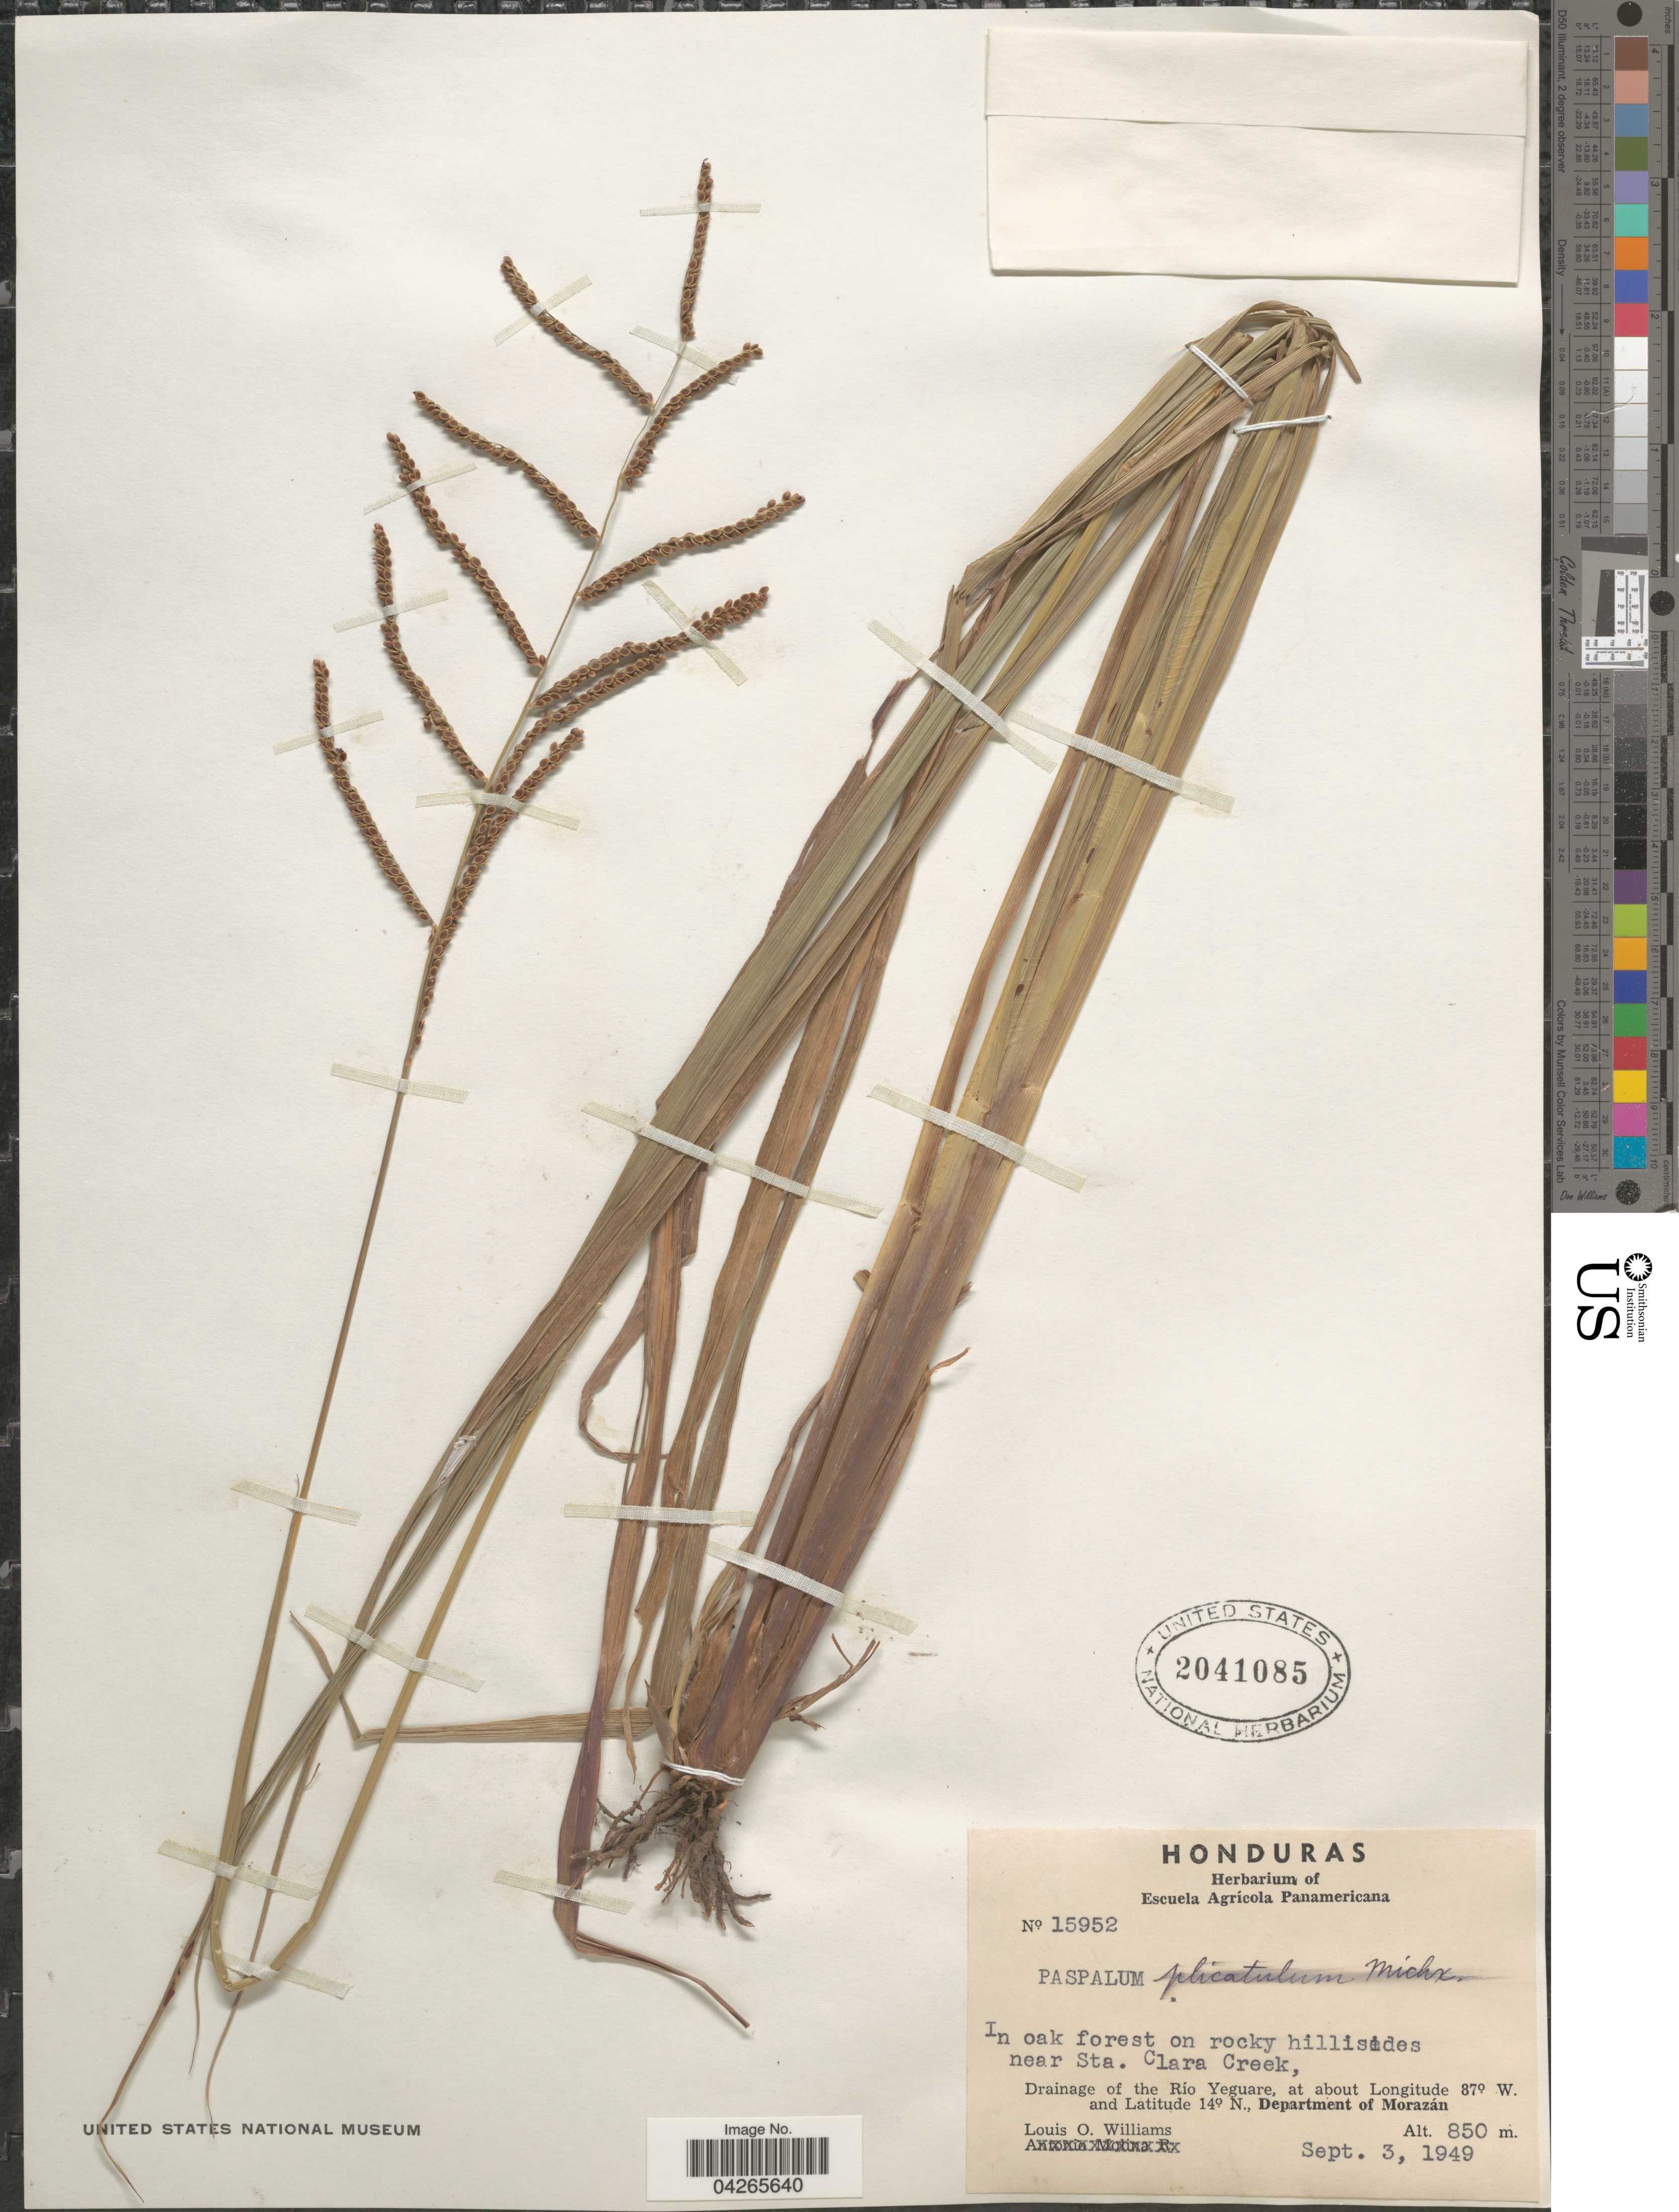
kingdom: Plantae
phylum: Tracheophyta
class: Liliopsida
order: Poales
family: Poaceae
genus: Paspalum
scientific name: Paspalum plicatulum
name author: Michx.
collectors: L. O. Williams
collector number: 15952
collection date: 1949-09-03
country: Honduras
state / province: Fco. Morazán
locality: In oak forest on rocky hillsides near Sta. Clara Creek, Drainage of the Río Yeguare, Department of Morazán.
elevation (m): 850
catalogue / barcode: US 2041085